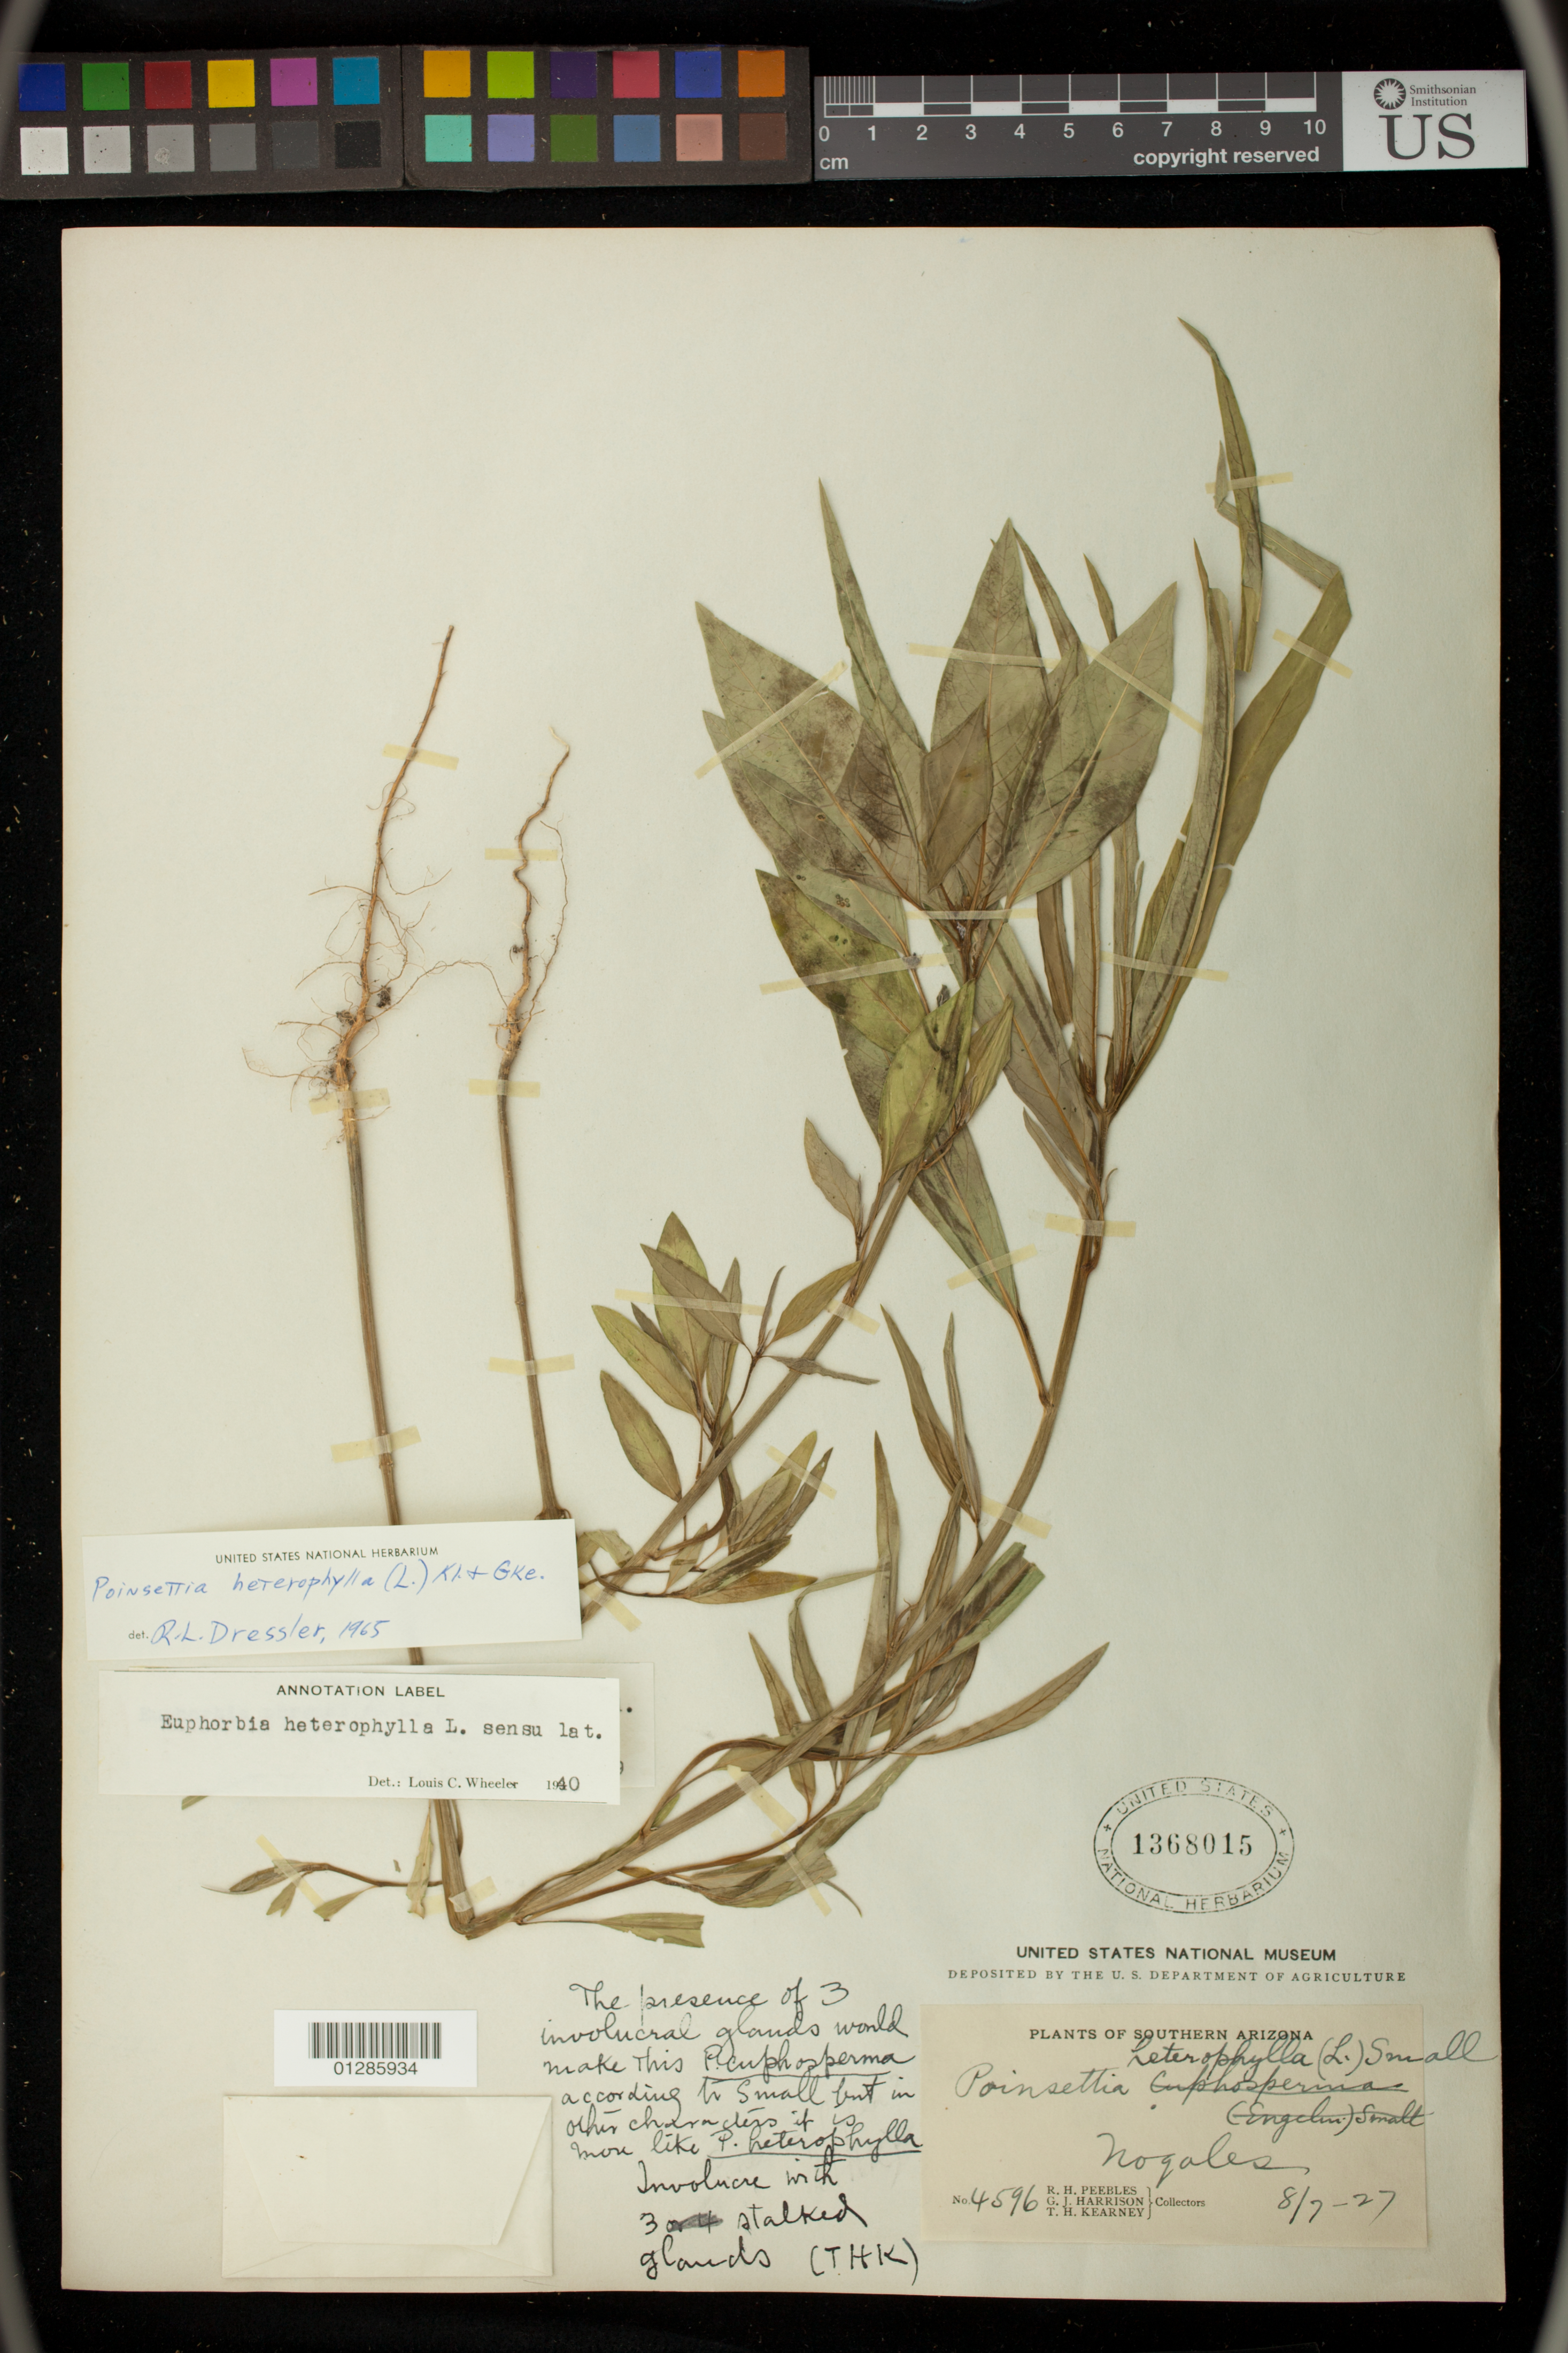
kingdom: Plantae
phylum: Tracheophyta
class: Magnoliopsida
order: Malpighiales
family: Euphorbiaceae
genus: Euphorbia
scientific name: Euphorbia heterophylla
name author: L.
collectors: R. H. Peebles, G. J. Harrison & T. H. Kearney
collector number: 4596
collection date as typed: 07 Aug 1927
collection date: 1927-08-07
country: United States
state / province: Arizona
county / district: Santa Cruz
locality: Nogales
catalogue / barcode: US 1368015